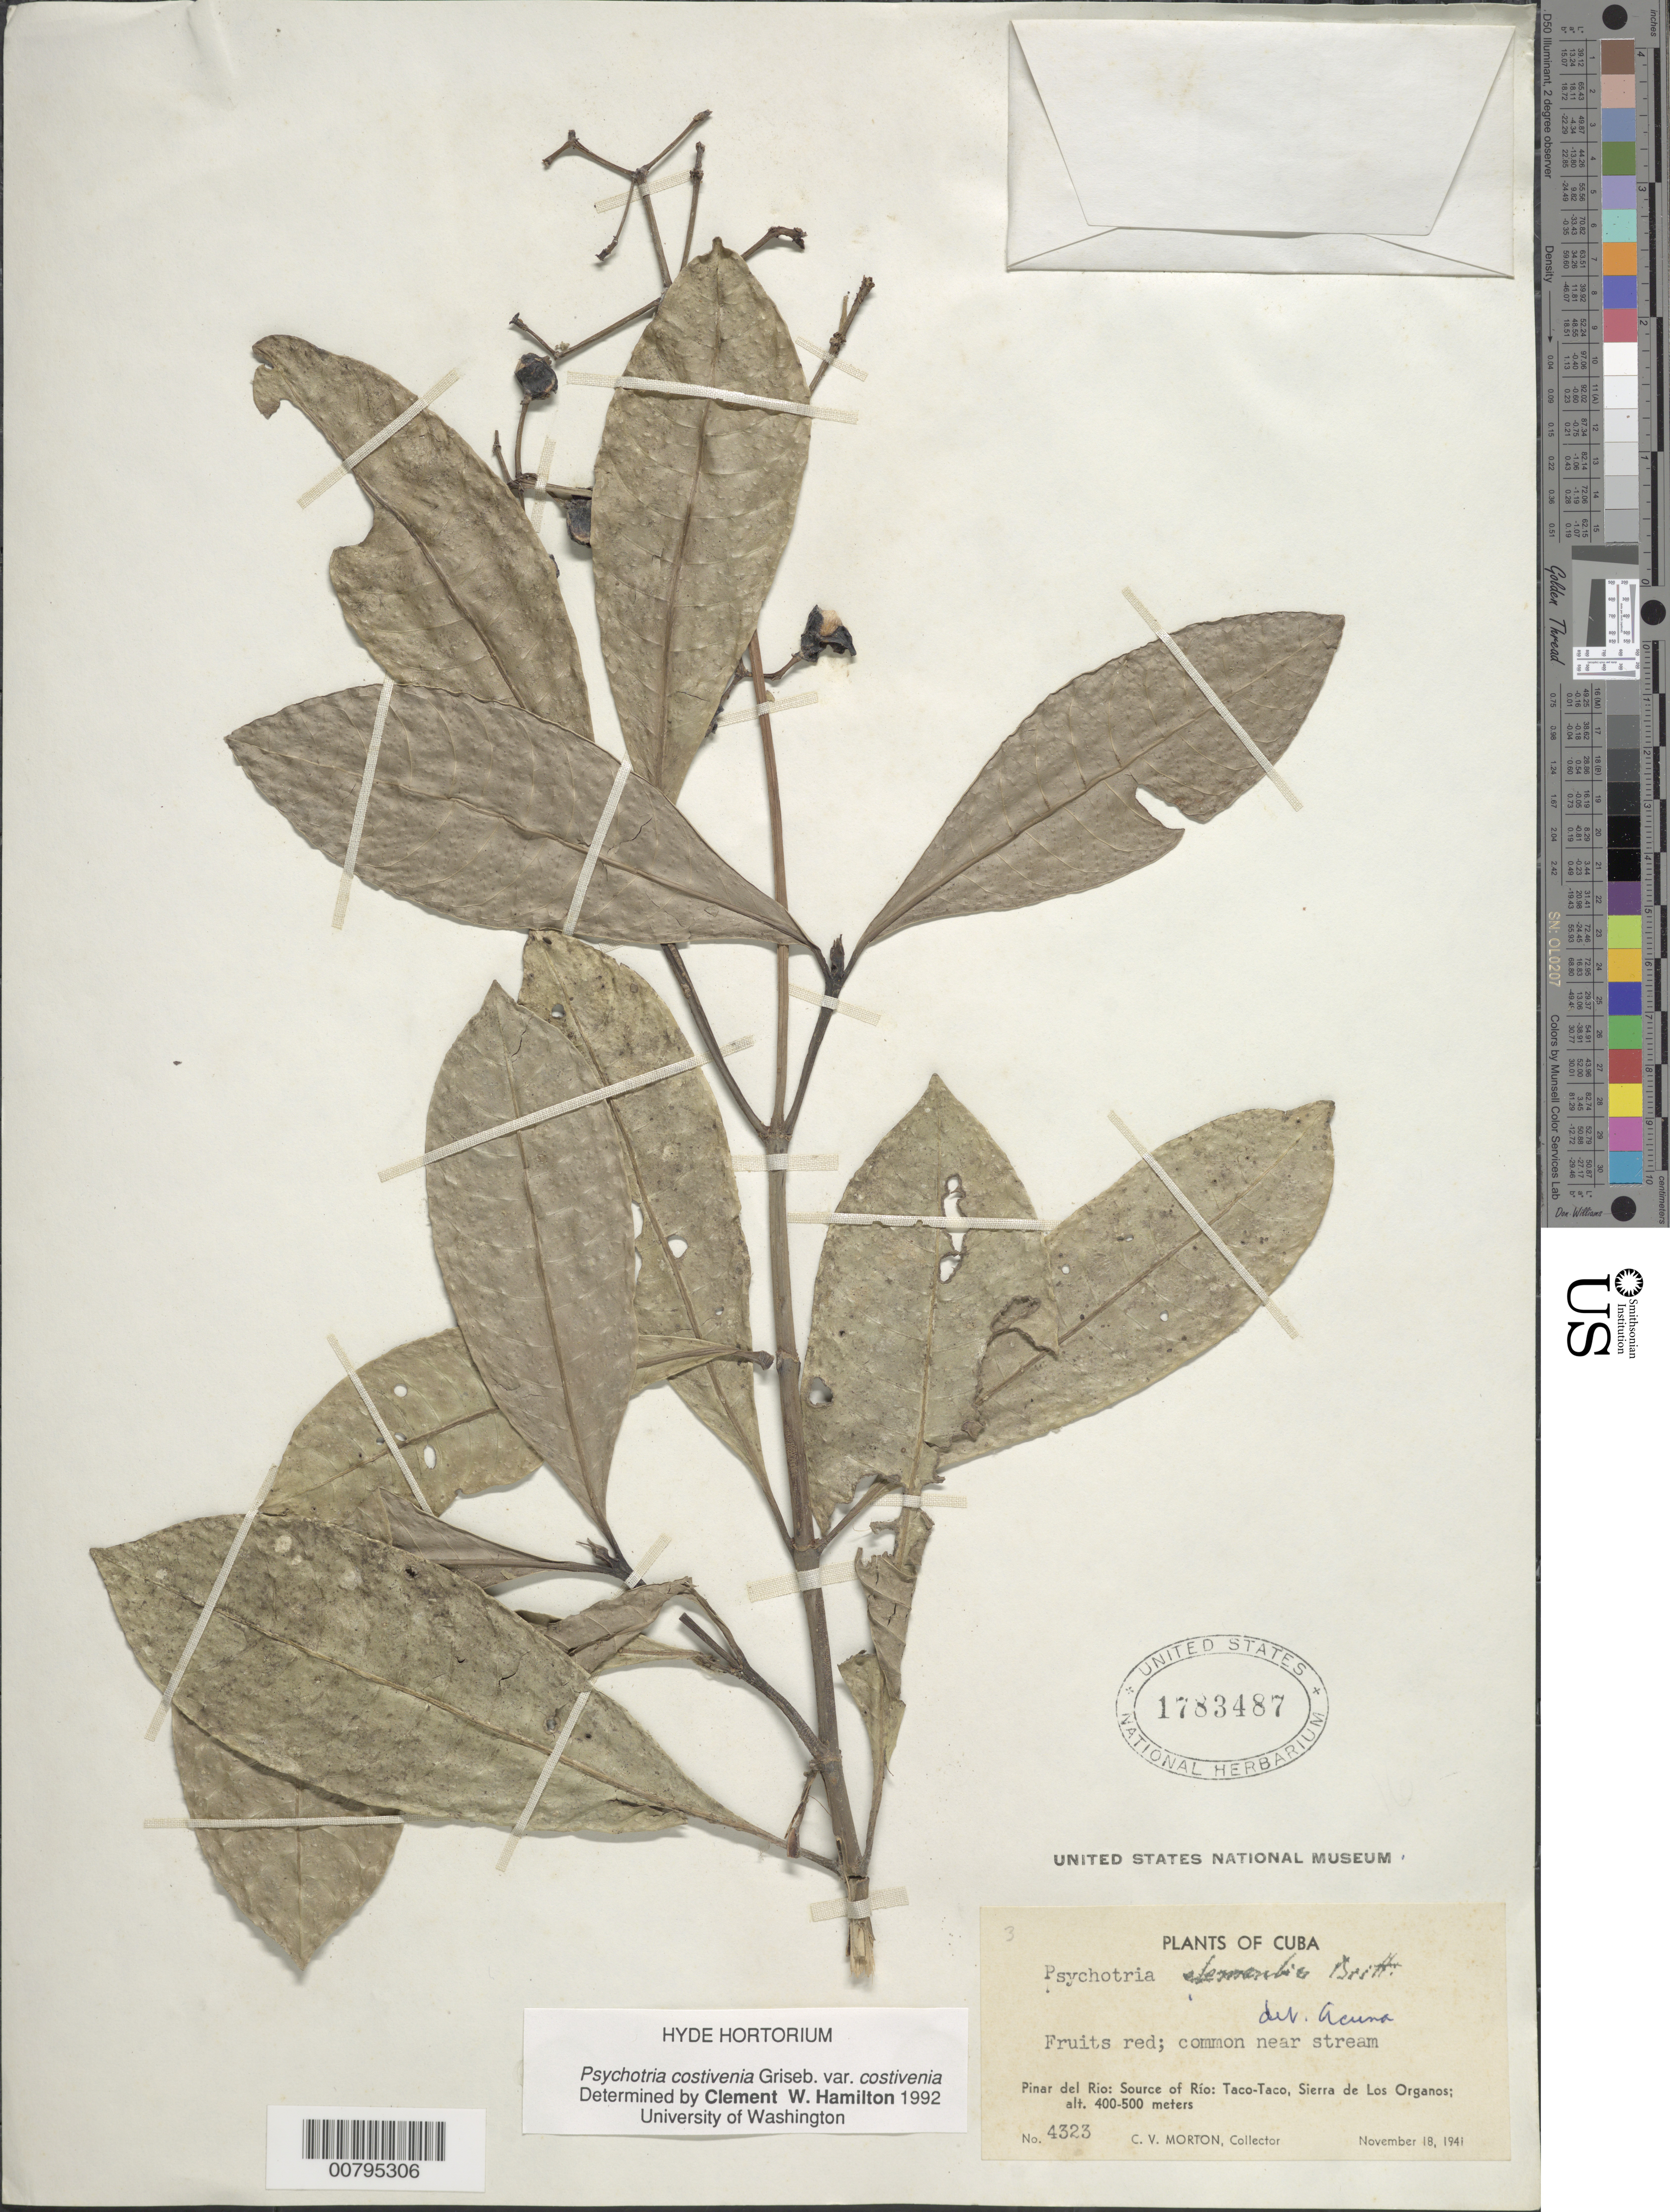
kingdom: Plantae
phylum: Tracheophyta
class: Magnoliopsida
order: Gentianales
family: Rubiaceae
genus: Psychotria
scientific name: Psychotria costivenia var. costivenia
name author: Griseb.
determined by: Hamilton, C. W.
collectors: C. V. Morton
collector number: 4323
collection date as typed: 18 Nov 1941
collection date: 1941-11-18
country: Cuba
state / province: Pinar del Río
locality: Source of Rio: Taco-Taco, Sierra de Los Organos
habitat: Near stream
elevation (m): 400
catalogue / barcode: US 1783487